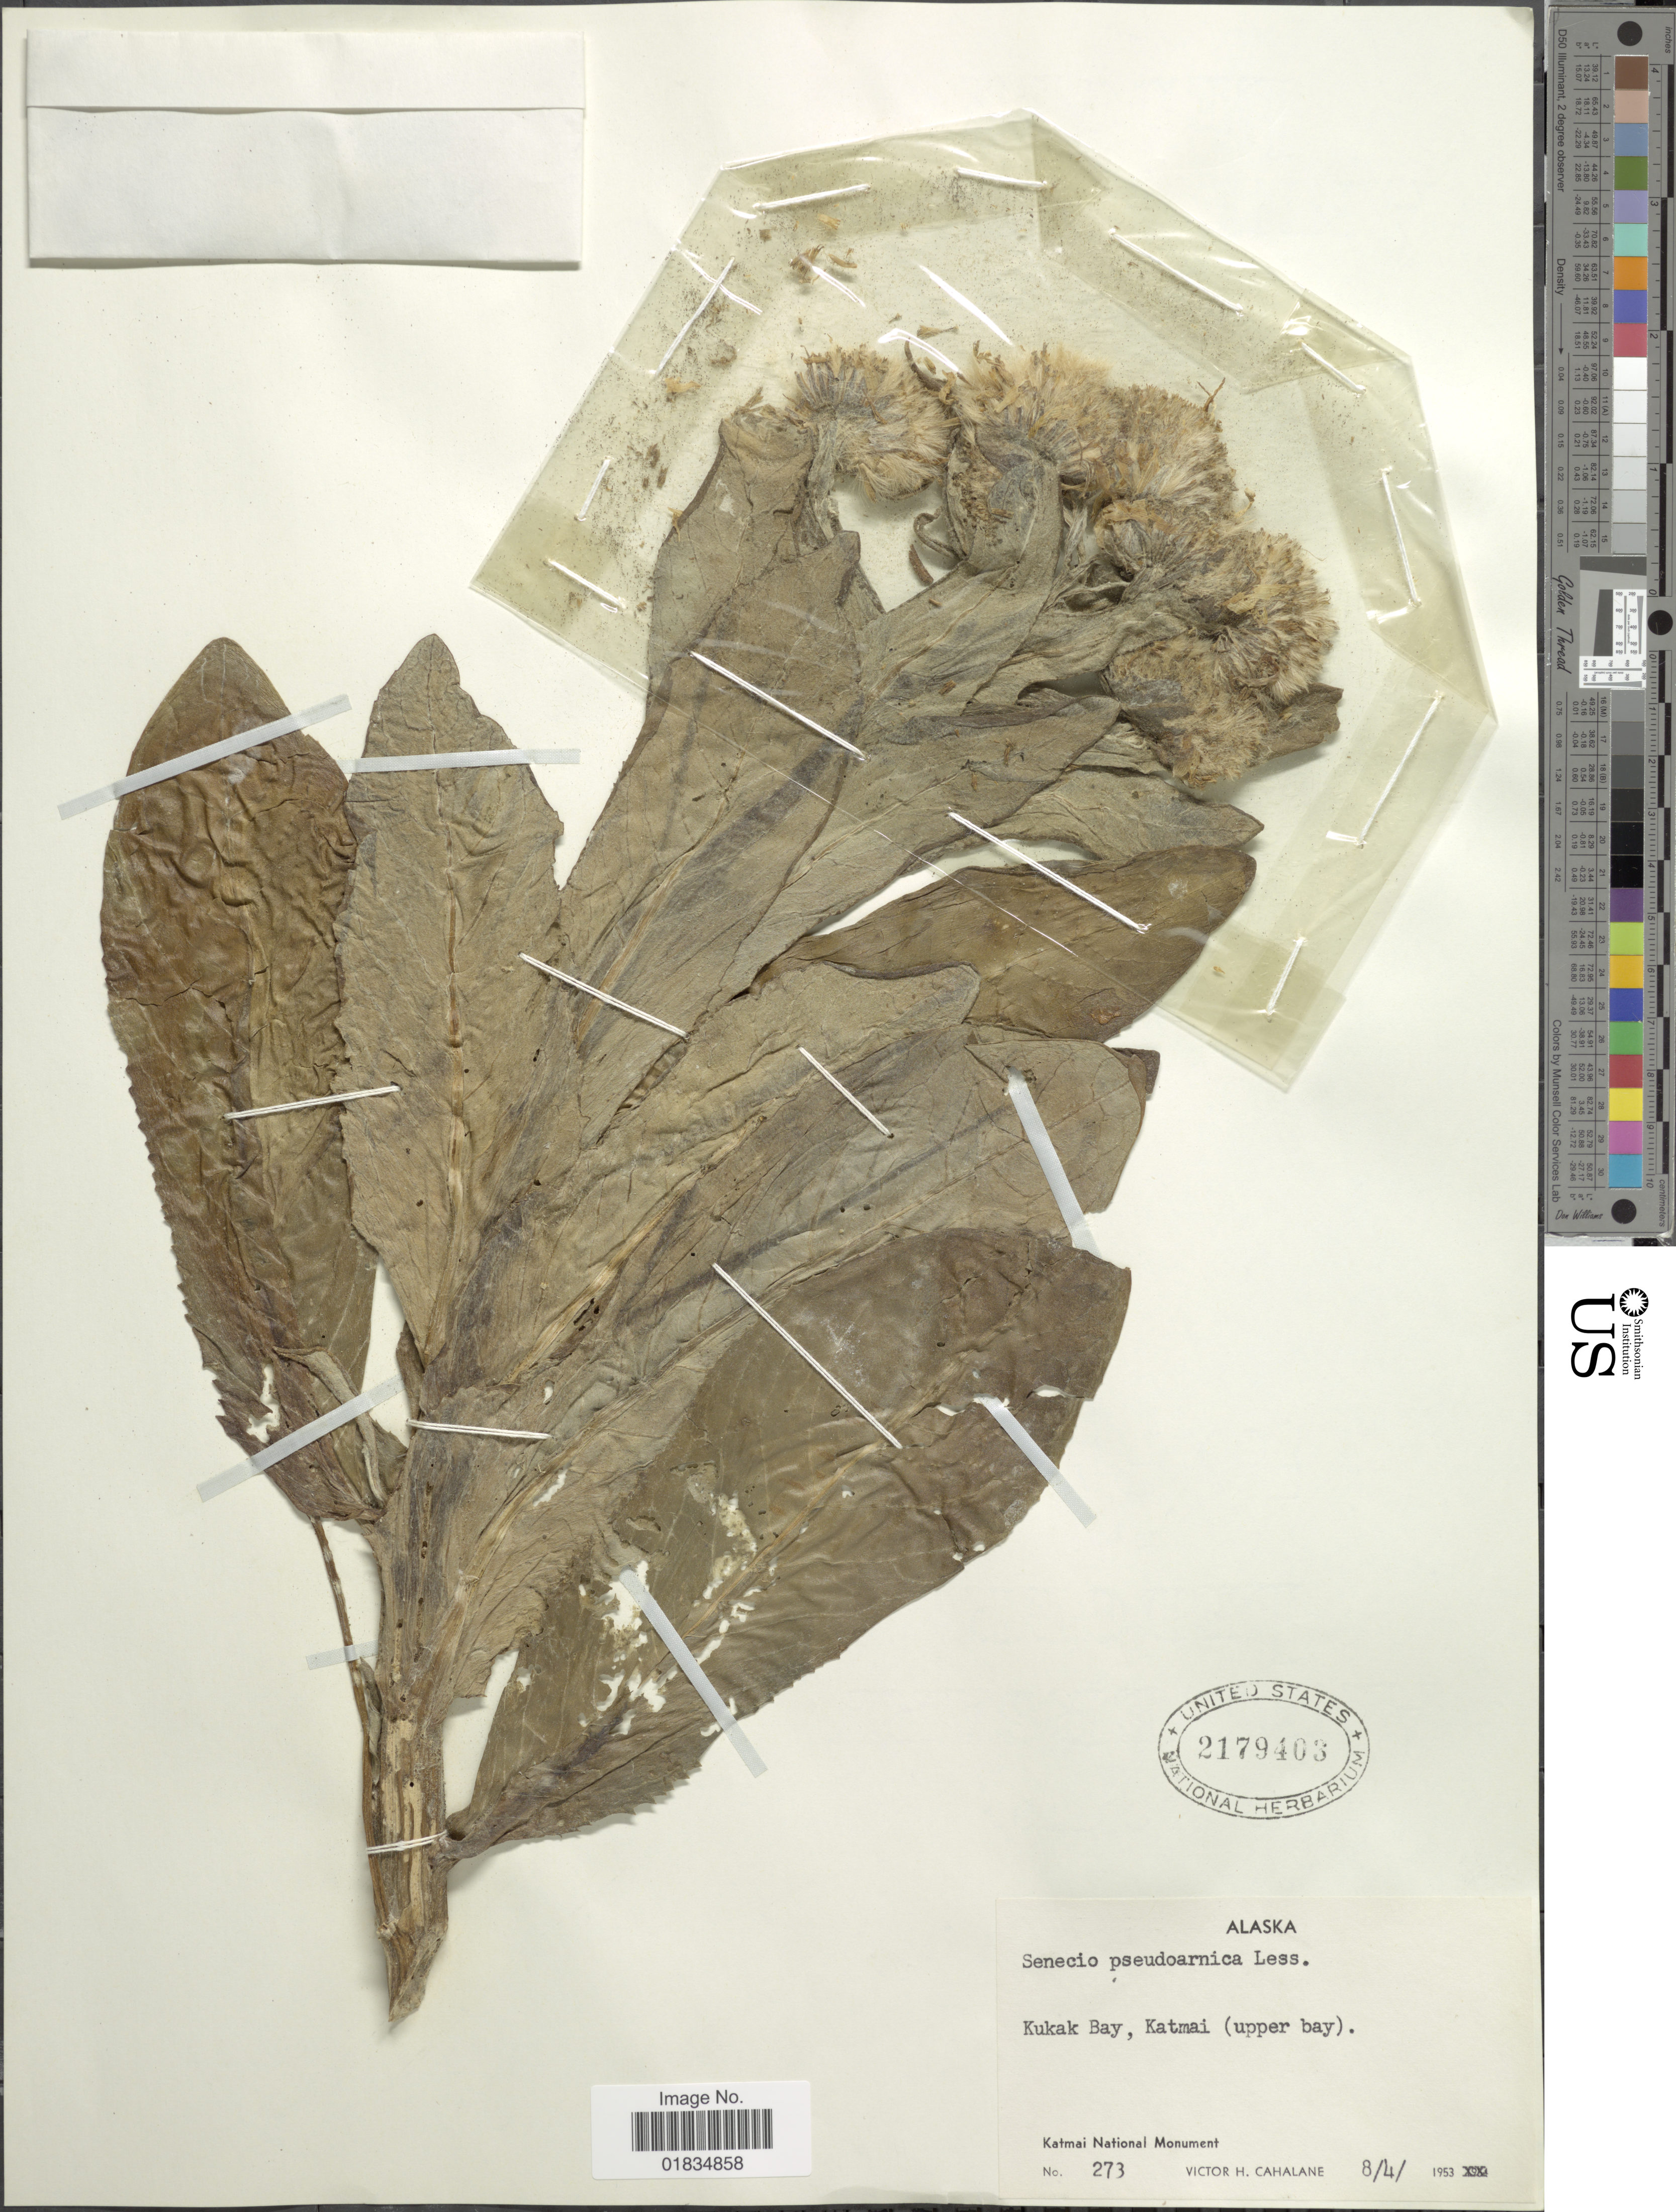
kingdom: Plantae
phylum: Tracheophyta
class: Magnoliopsida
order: Asterales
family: Asteraceae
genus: Senecio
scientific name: Senecio pseudo-elegans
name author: Less.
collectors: V. Cahalane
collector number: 273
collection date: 1953-08-04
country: United States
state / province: Alaska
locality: Kukak Bay, Katmai (upper Bay), Katmai National Monument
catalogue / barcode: US 2179403